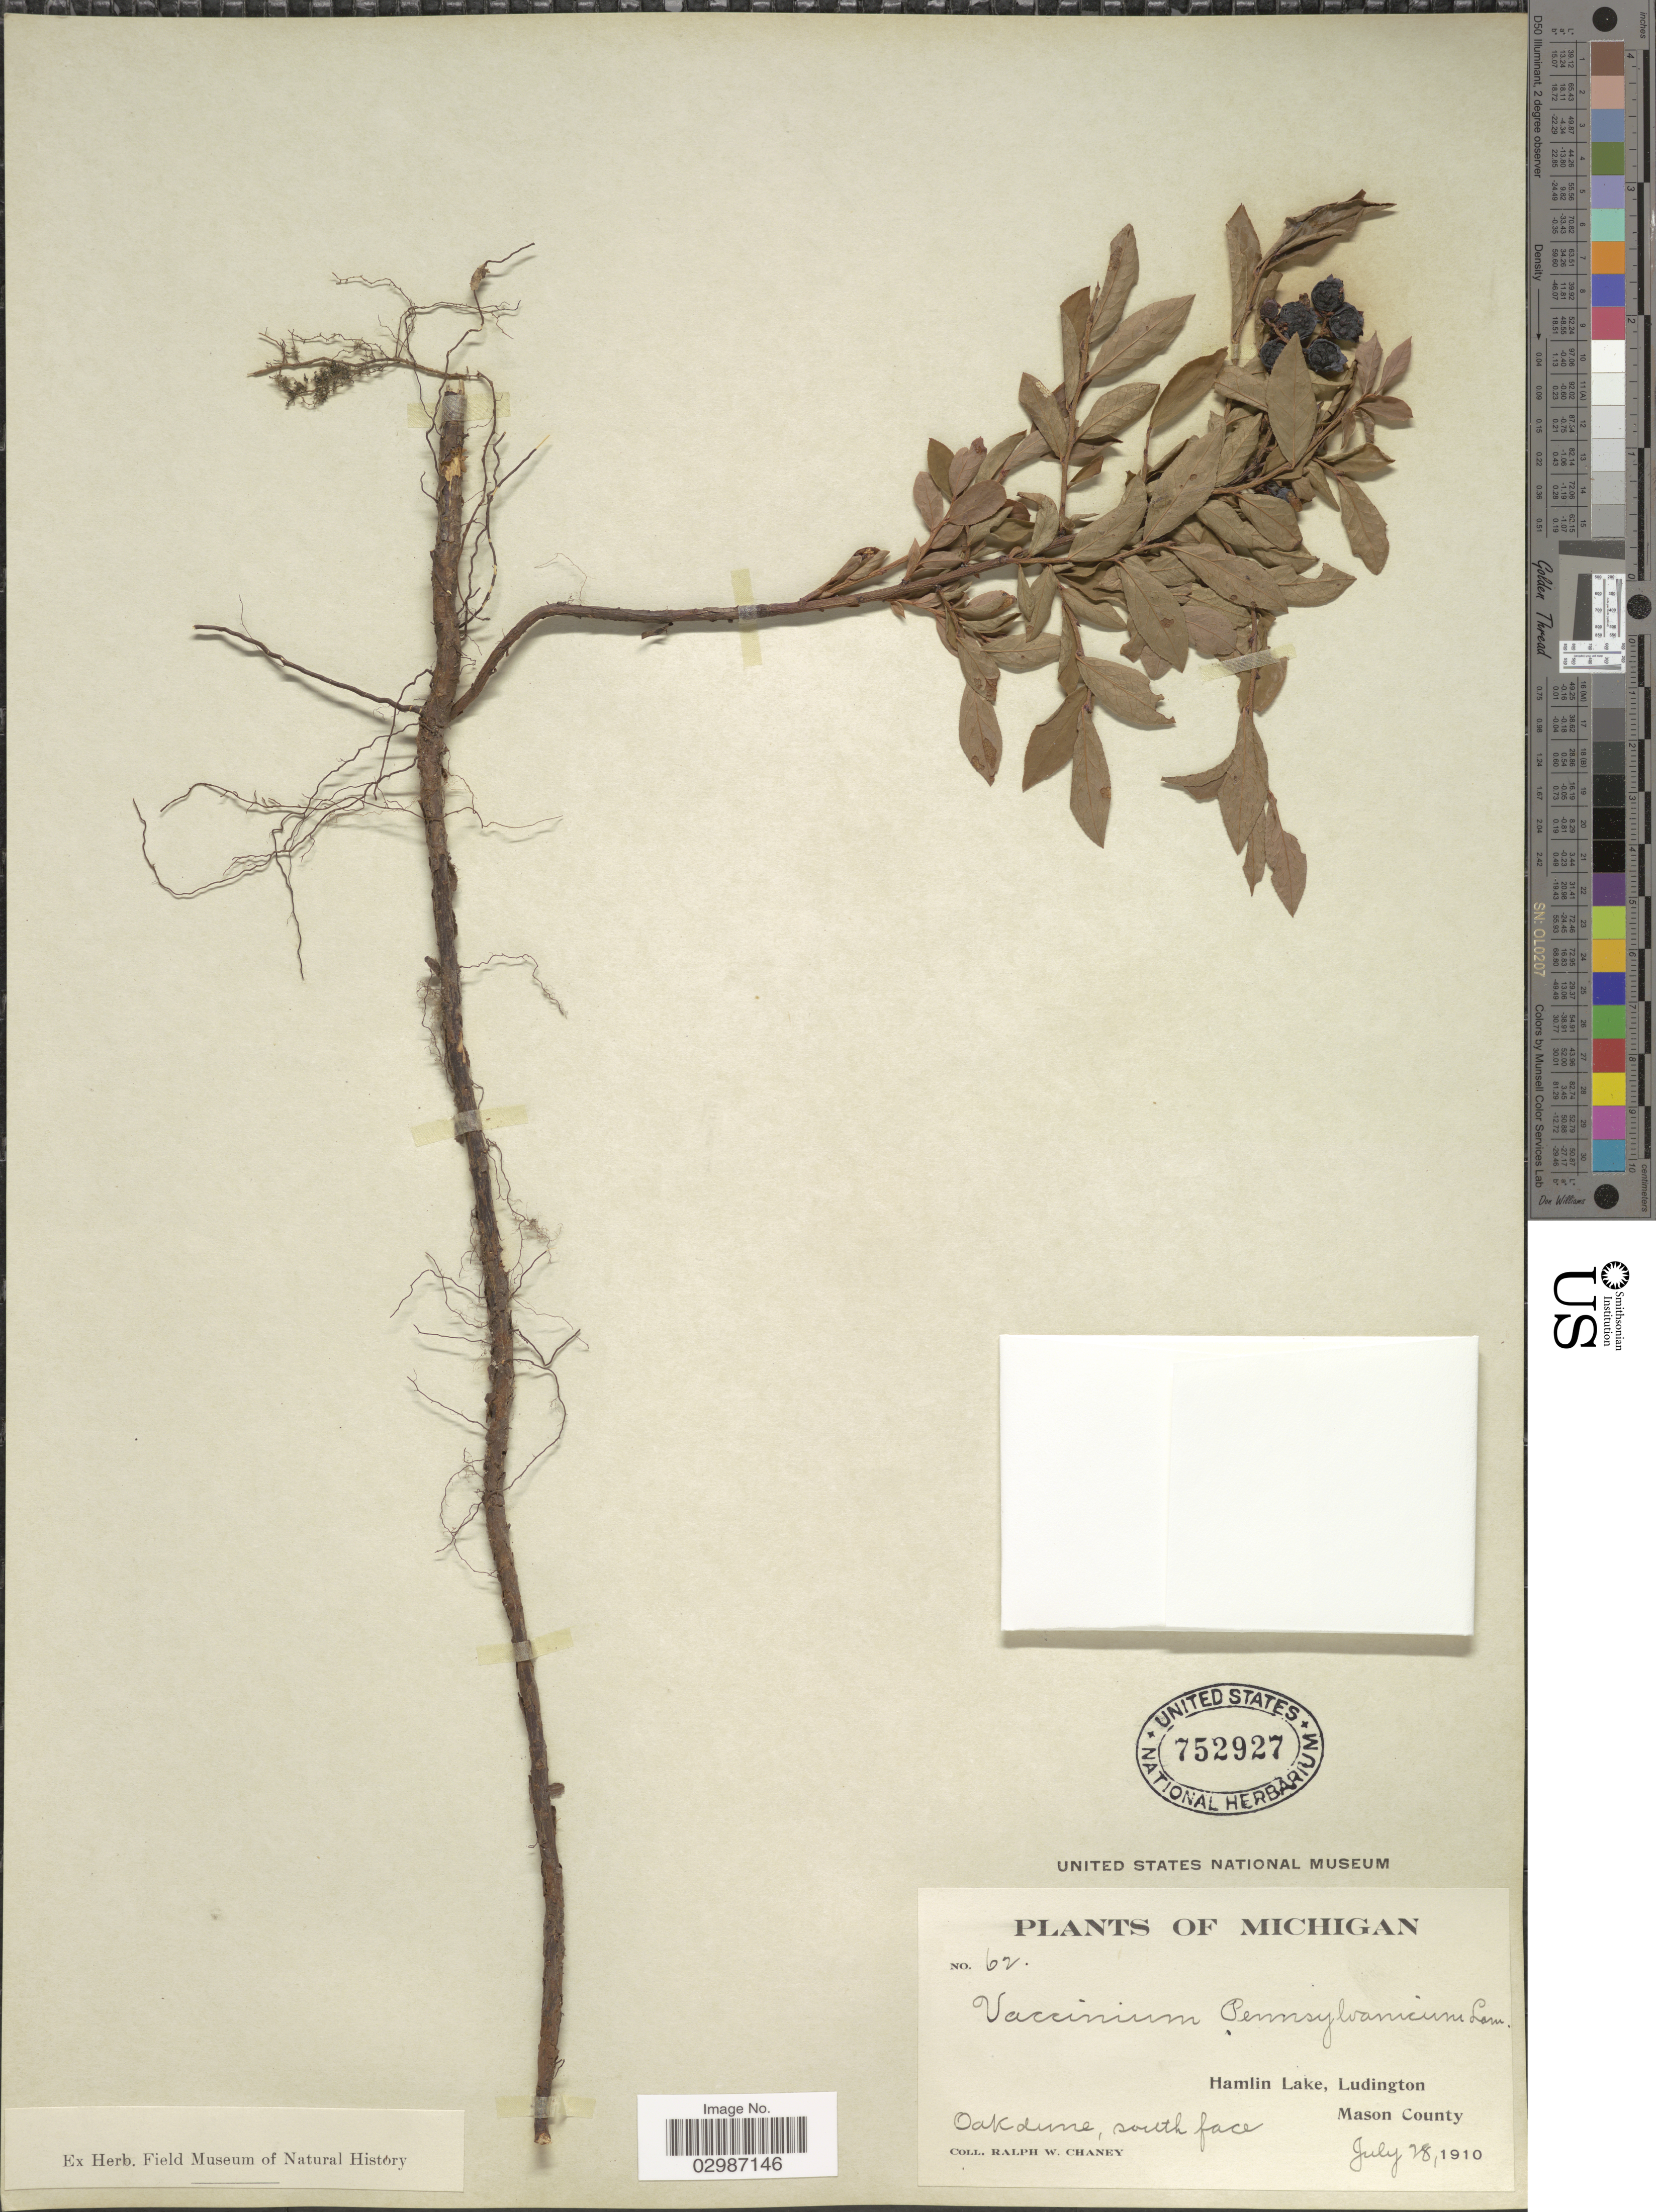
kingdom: Plantae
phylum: Tracheophyta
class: Magnoliopsida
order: Ericales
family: Ericaceae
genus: Vaccinium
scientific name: Vaccinium angustifolium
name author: Aiton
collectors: R. Chaney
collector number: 62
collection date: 1910-07-28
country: United States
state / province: Michigan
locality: Hamlin Lake, Ludington. Mason County. Oak dune, south face.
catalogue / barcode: US 752927